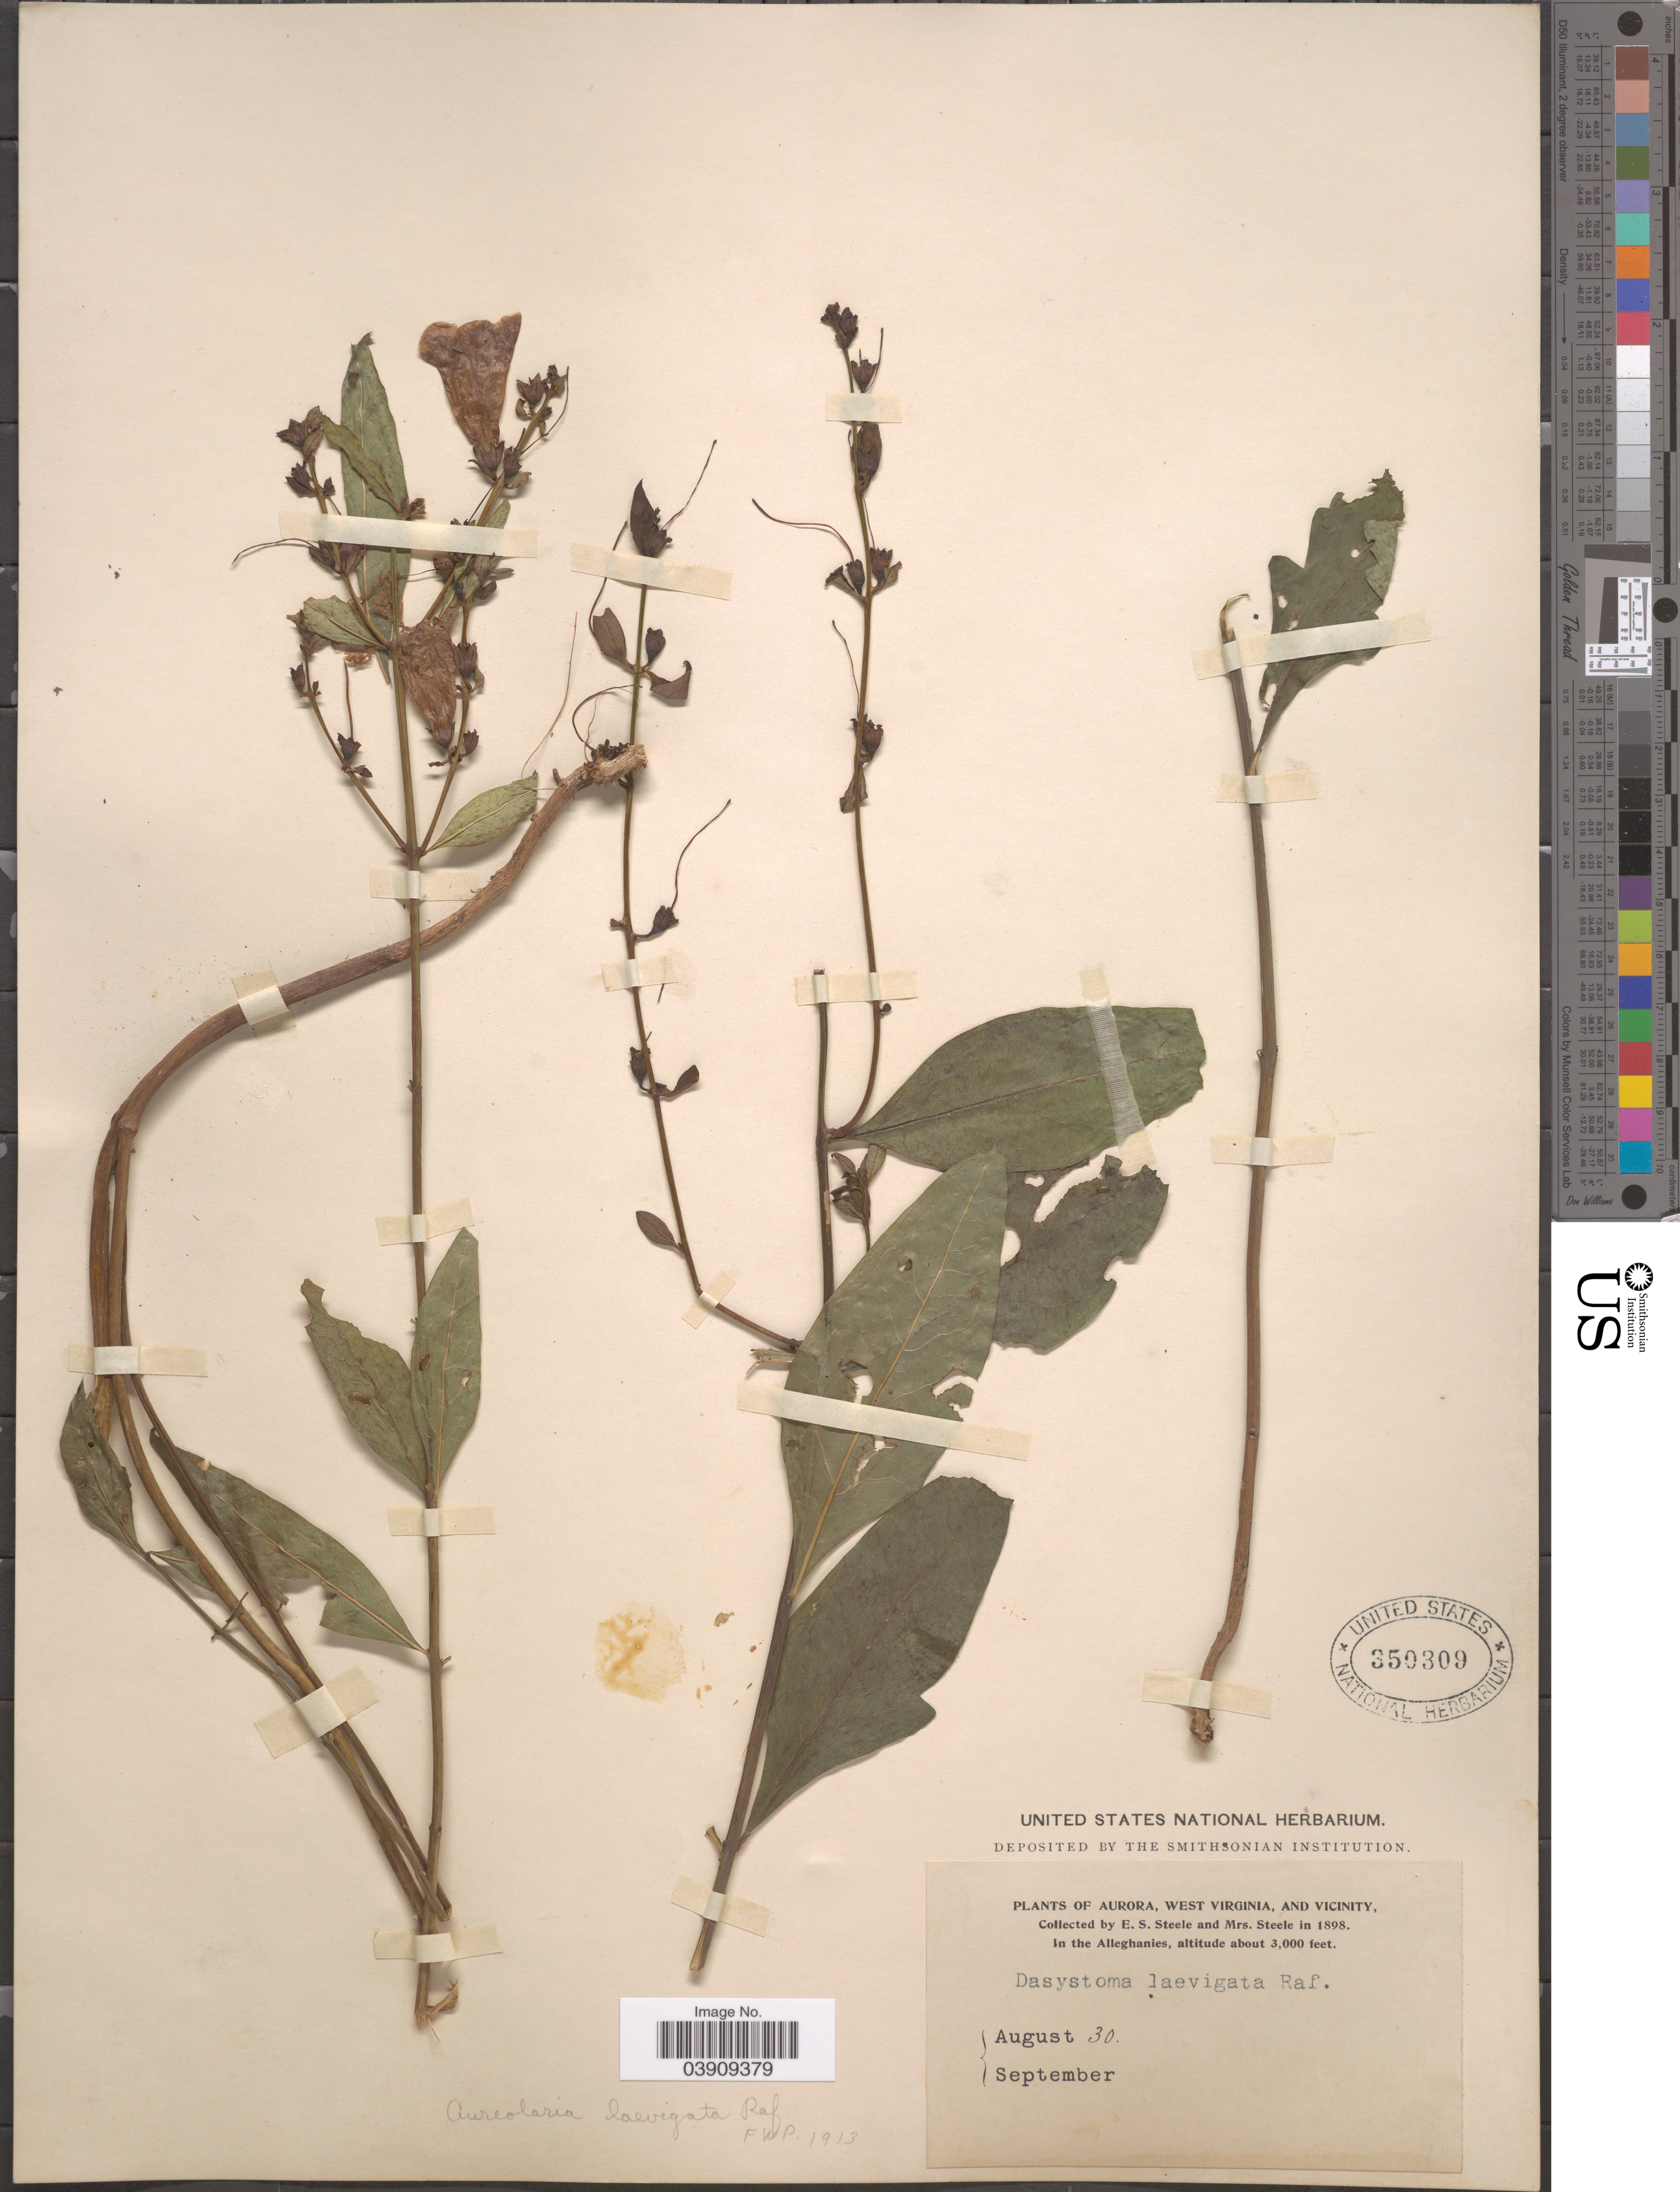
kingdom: Plantae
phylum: Tracheophyta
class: Magnoliopsida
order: Lamiales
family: Orobanchaceae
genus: Aureolaria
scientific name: Aureolaria laevigata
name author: (Raf.) Raf.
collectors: E. Steele & Mrs. E. S. Steele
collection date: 1898-08-30/1898-09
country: United States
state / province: West Virginia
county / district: Preston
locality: Aurora, West Virginia, and vicinity. In the Alleghanies.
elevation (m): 914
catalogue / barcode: US 350309